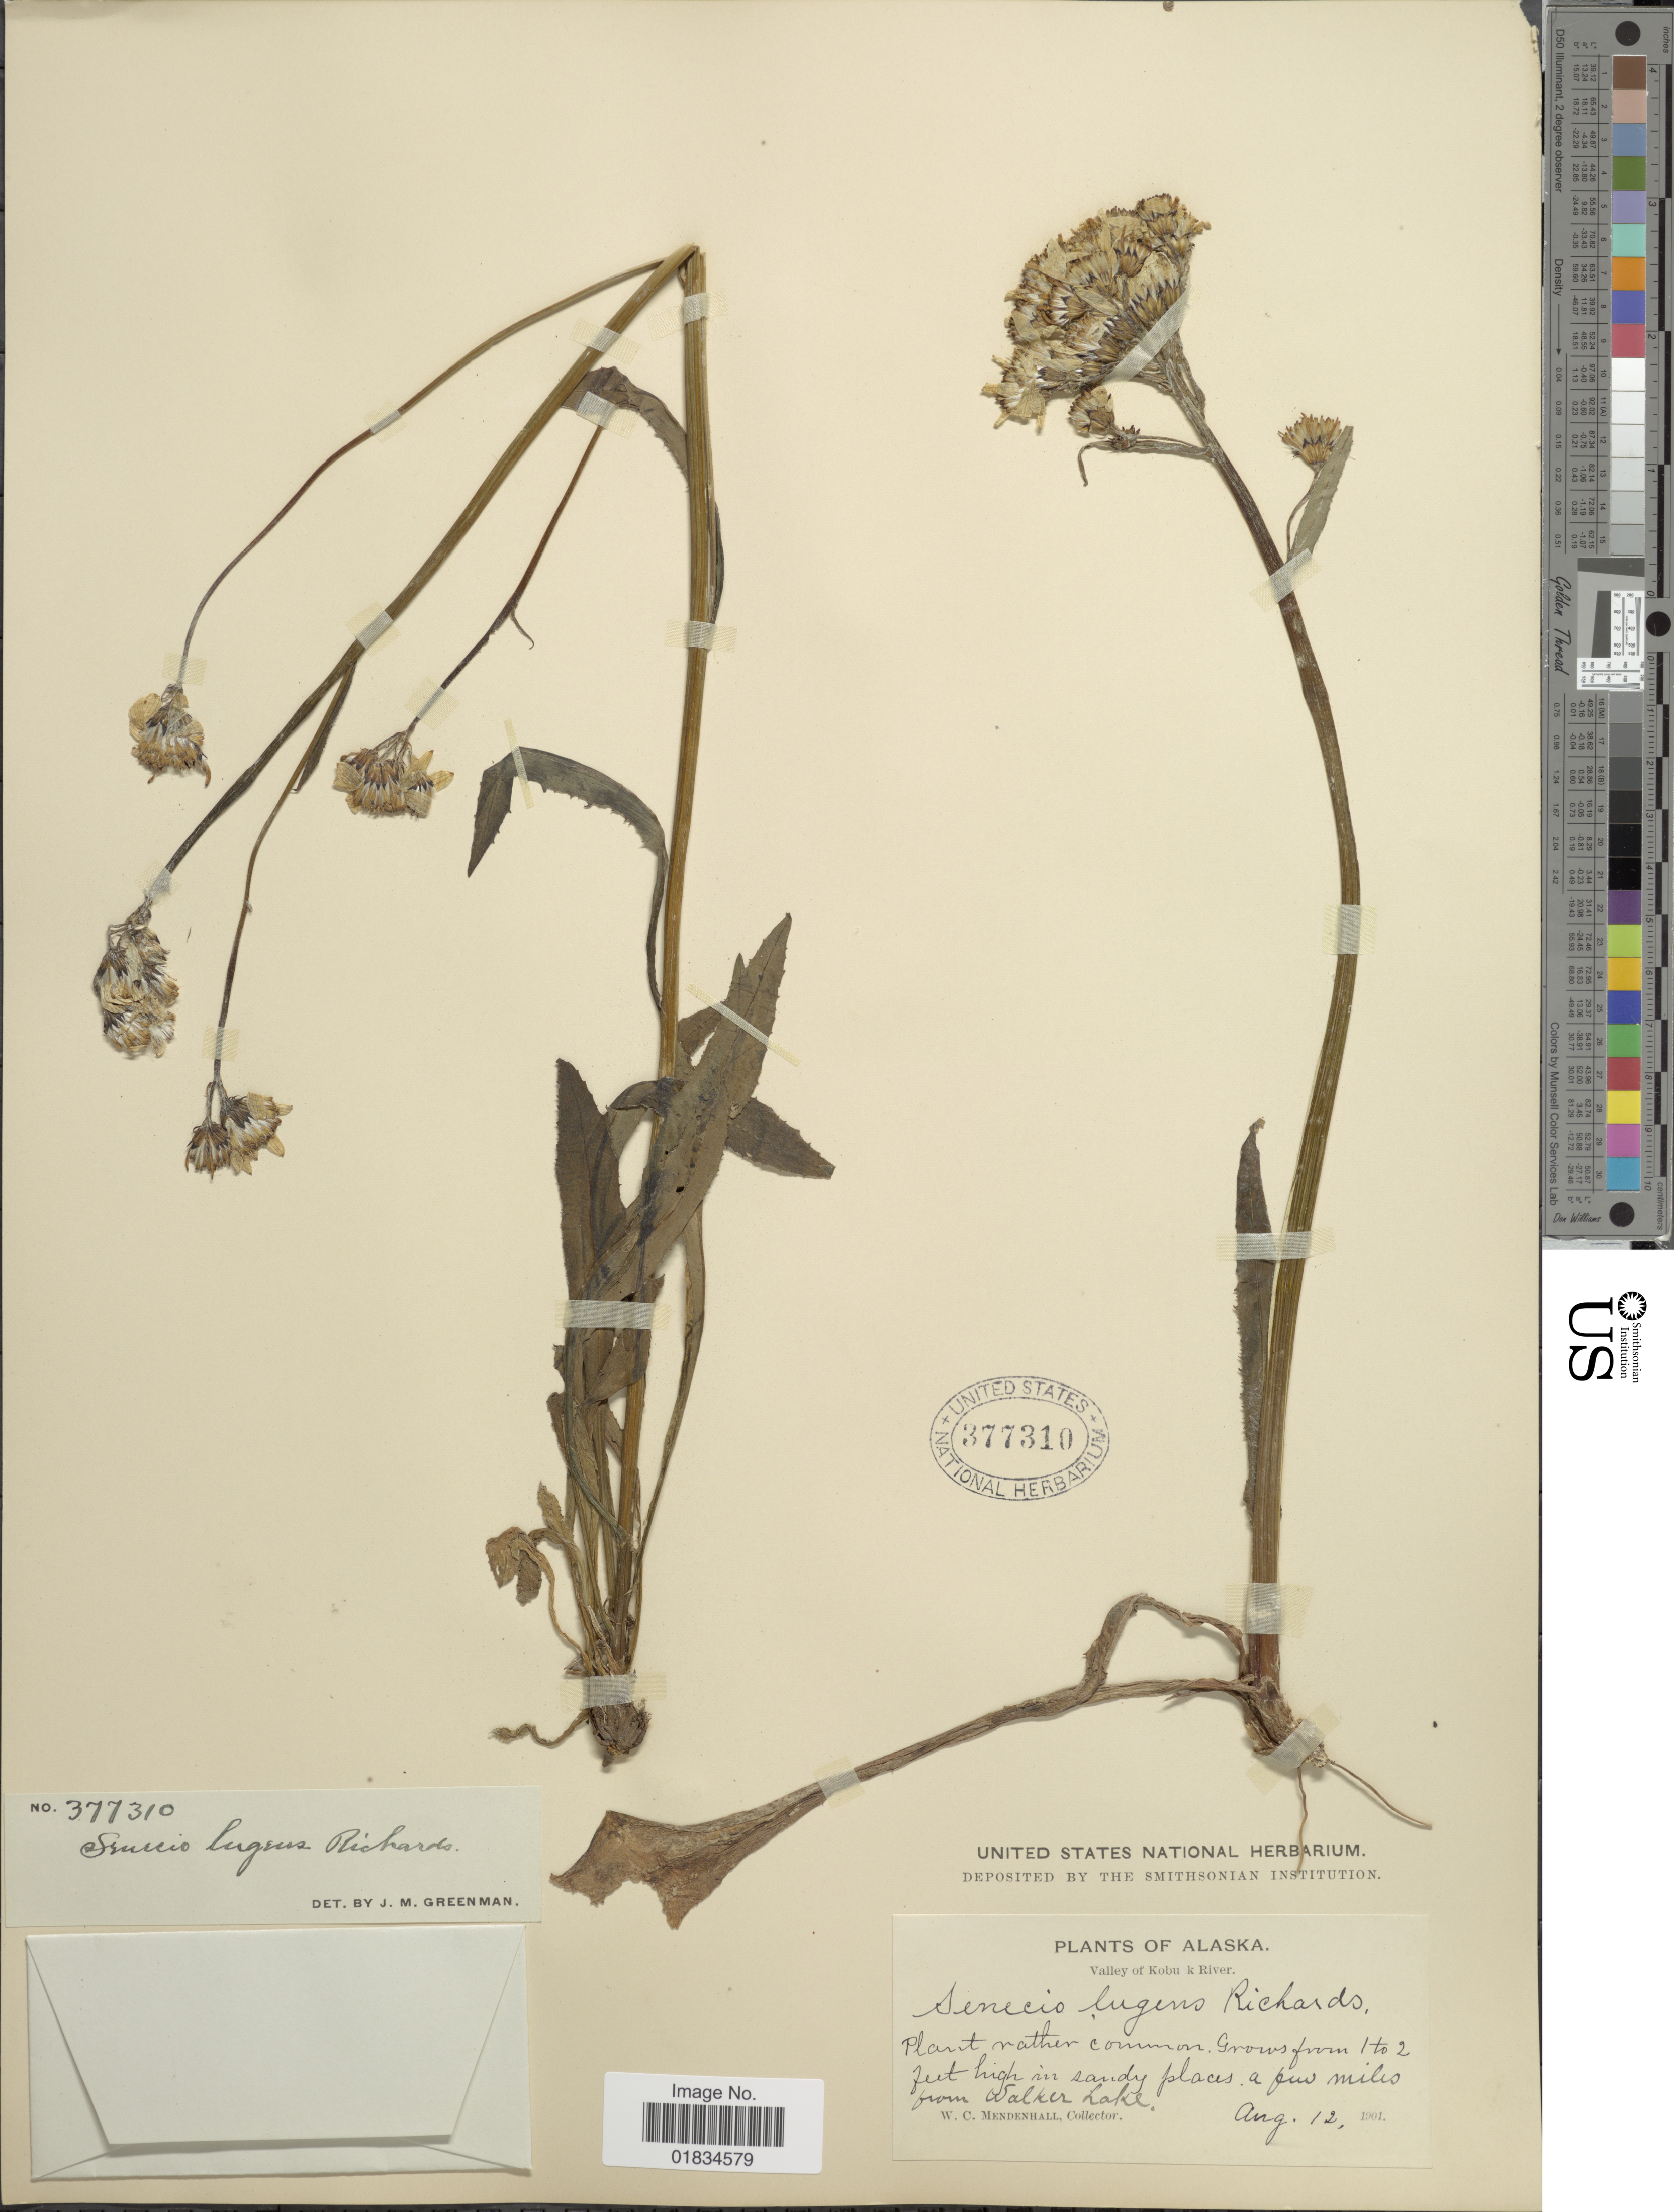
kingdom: Plantae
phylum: Tracheophyta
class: Magnoliopsida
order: Asterales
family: Asteraceae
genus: Senecio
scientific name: Senecio lugens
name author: Richardson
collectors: W. Mendenhall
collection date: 1901-08-12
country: United States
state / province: Alaska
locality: Valley of Kobuk River, A few miles from Walker Lake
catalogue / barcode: US 377310